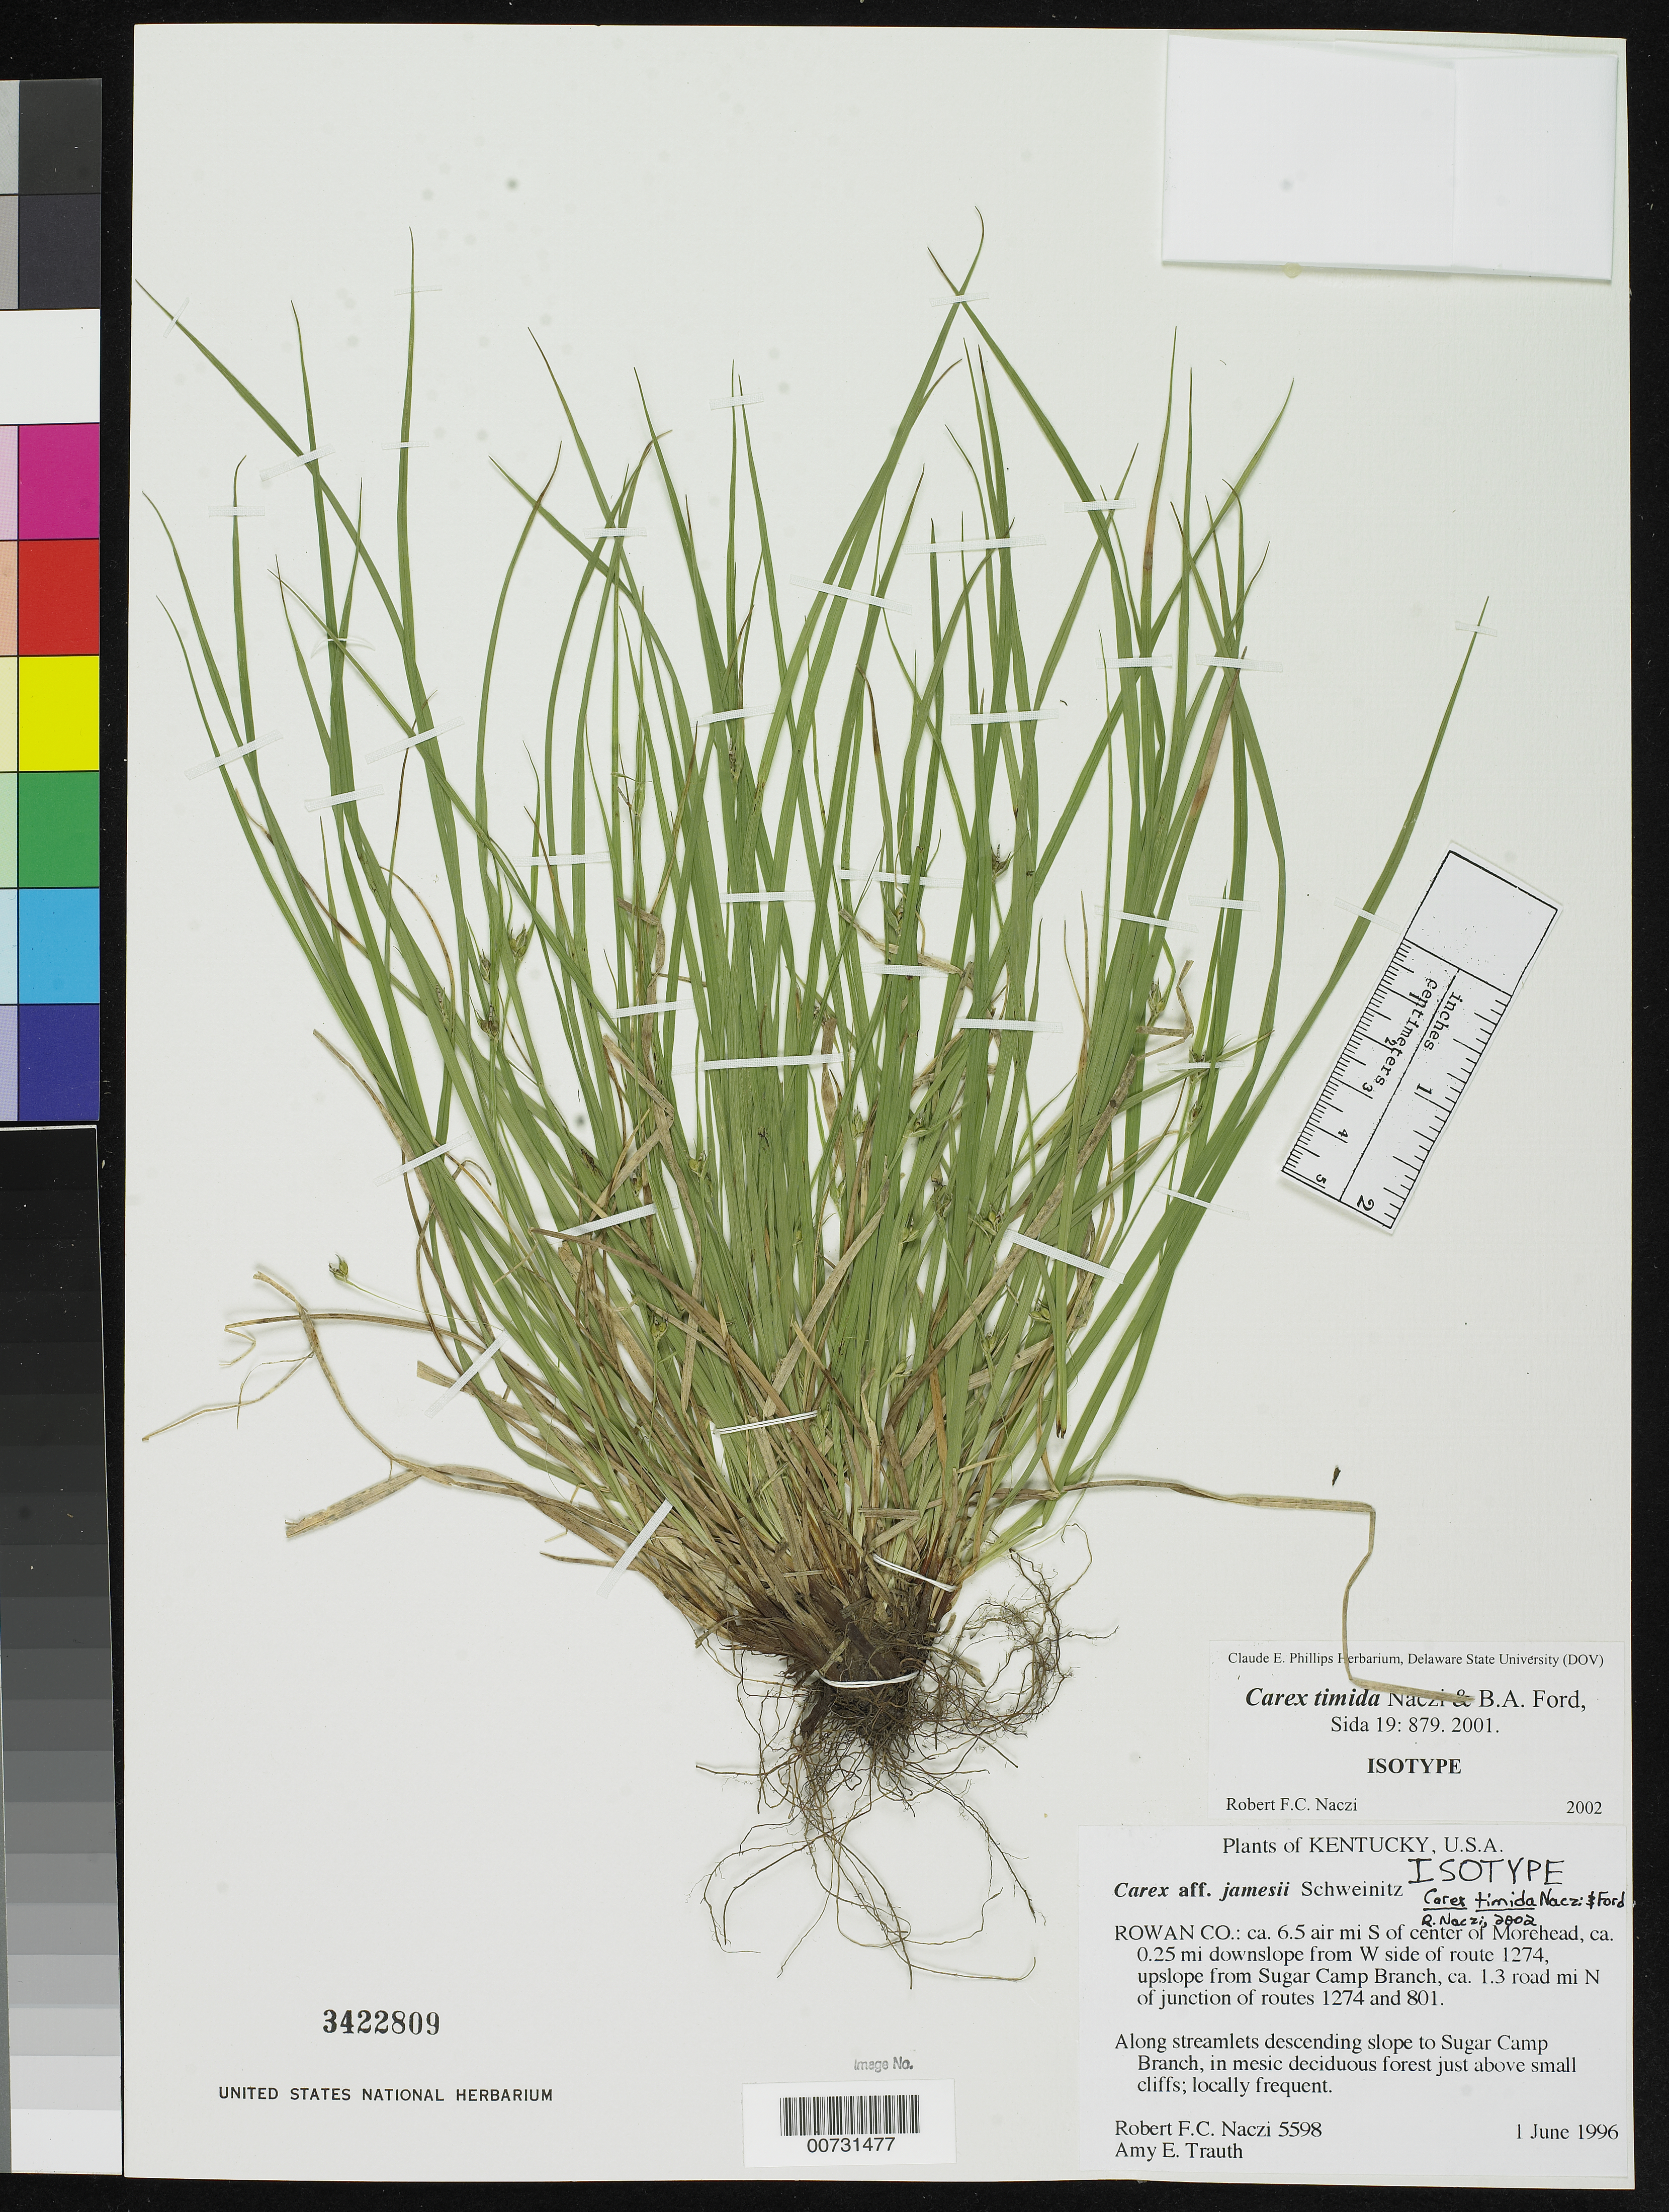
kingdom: Plantae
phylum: Tracheophyta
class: Liliopsida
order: Poales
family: Cyperaceae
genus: Carex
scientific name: Carex timida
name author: Naczi & B.A. Ford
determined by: Naczi, R. F. C.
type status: Isotype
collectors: R. F. C. Naczi & A. Trauth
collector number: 5598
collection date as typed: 01 Jun 1996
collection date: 1996-06-01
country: United States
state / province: Kentucky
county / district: Rowan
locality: Rowan Co.: ca. 6.5 air mi S of center of Morehead, ca. 0.25 mi downslope from W side of route 1274, upslope from Sugar Camp Branch, ca. 1.3 road mi N of junction of routes 1274 and 801. Along streamlets descending slope to Sugar Camp Branch.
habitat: Mesic deciduous forest just above small cliffs.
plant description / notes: Holotype at DOV.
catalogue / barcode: US 3422809